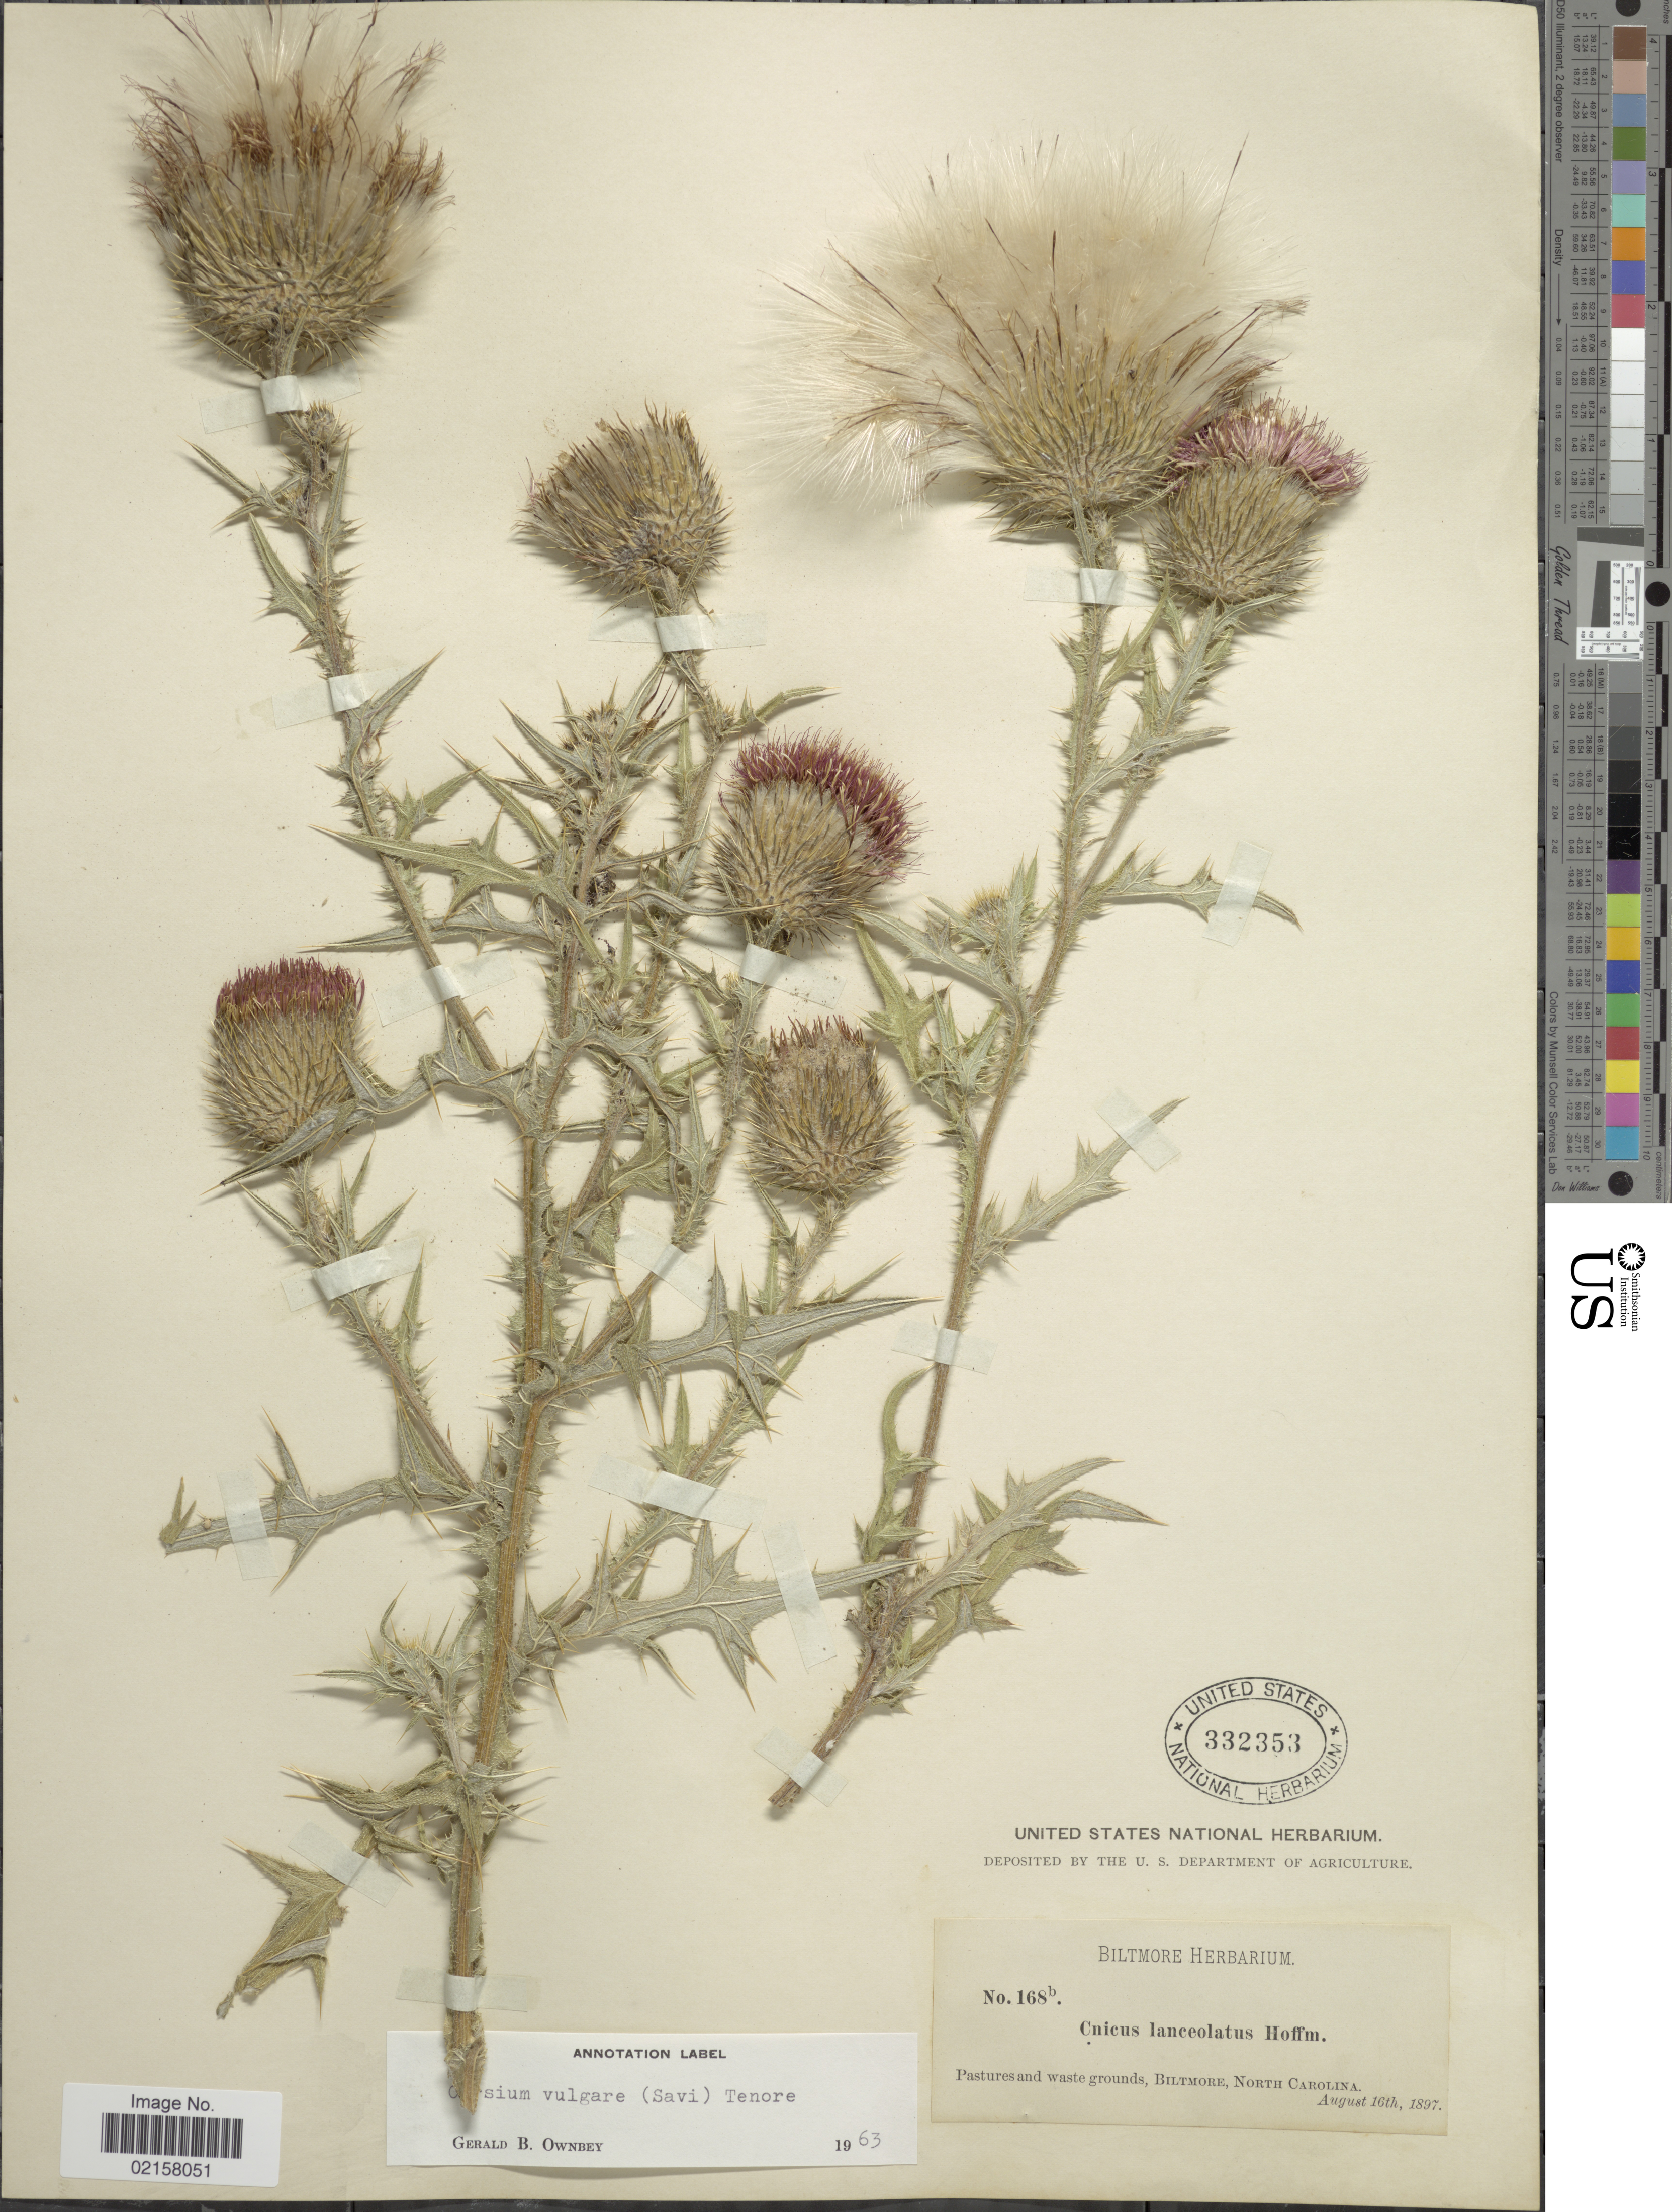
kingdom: Plantae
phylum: Tracheophyta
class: Magnoliopsida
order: Asterales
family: Asteraceae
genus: Cirsium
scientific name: Cirsium vulgare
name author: (Savi) Ten.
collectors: ex herb. Biltmore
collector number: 168b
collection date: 1897-08-16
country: United States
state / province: North Carolina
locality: Pastures and waste ground, Biltmore.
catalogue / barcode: US 332353